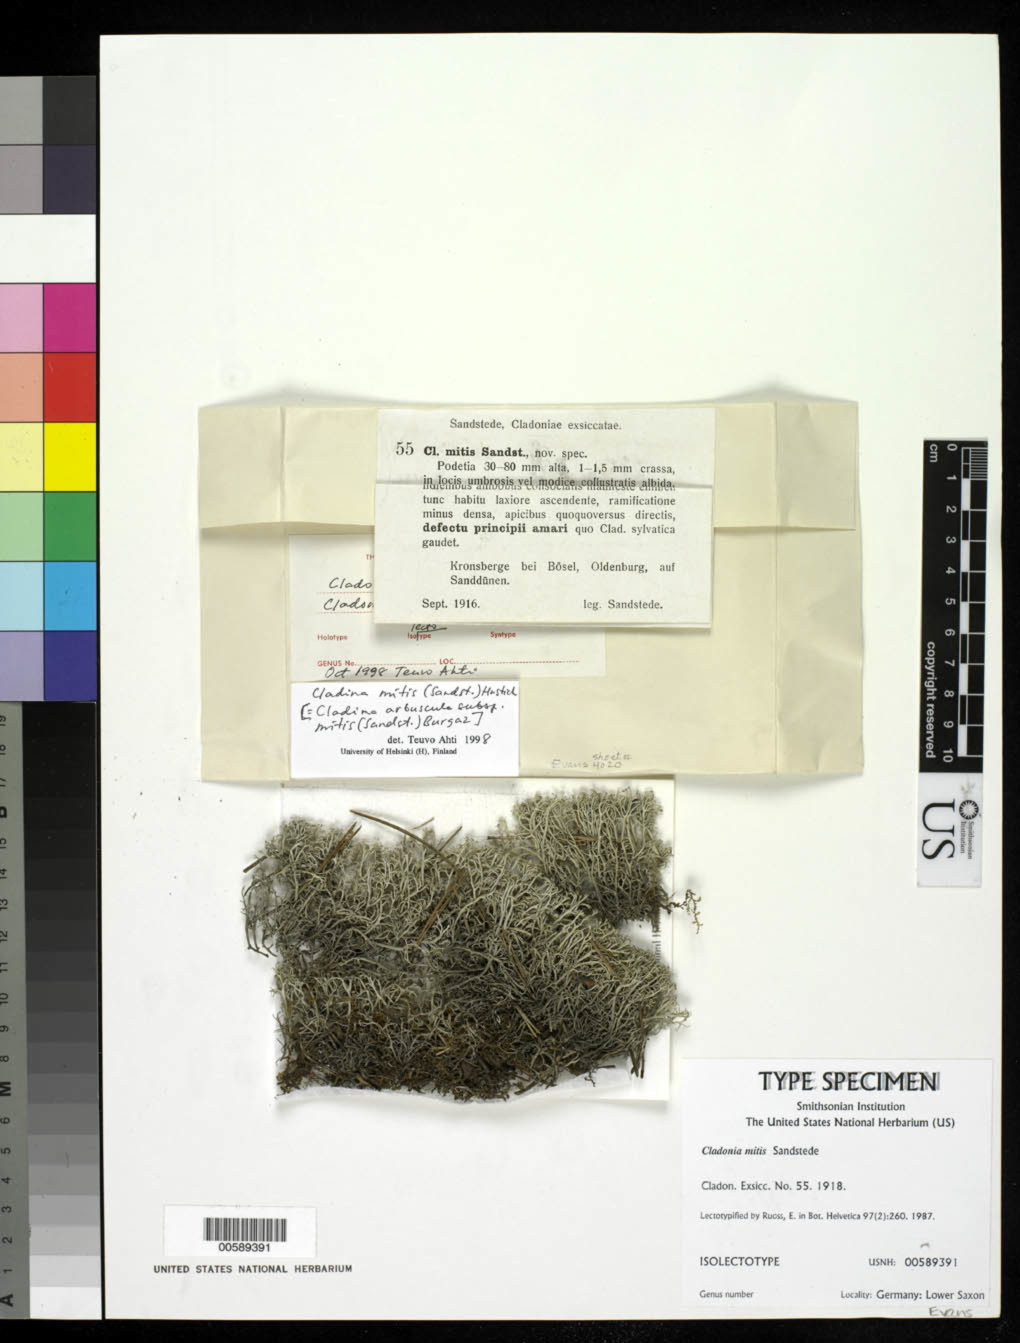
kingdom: Fungi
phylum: Ascomycota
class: Lecanoromycetes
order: Lecanorales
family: Cladoniaceae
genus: Cladonia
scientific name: Cladonia mitis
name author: Sandst.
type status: Isolectotype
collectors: H. Sandstede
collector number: Sandst., Clad. Exs. 55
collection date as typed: Sep 1916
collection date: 1916-09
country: Germany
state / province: Niedersachsen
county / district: Oldenburg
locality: Kronsberge near Bosel.